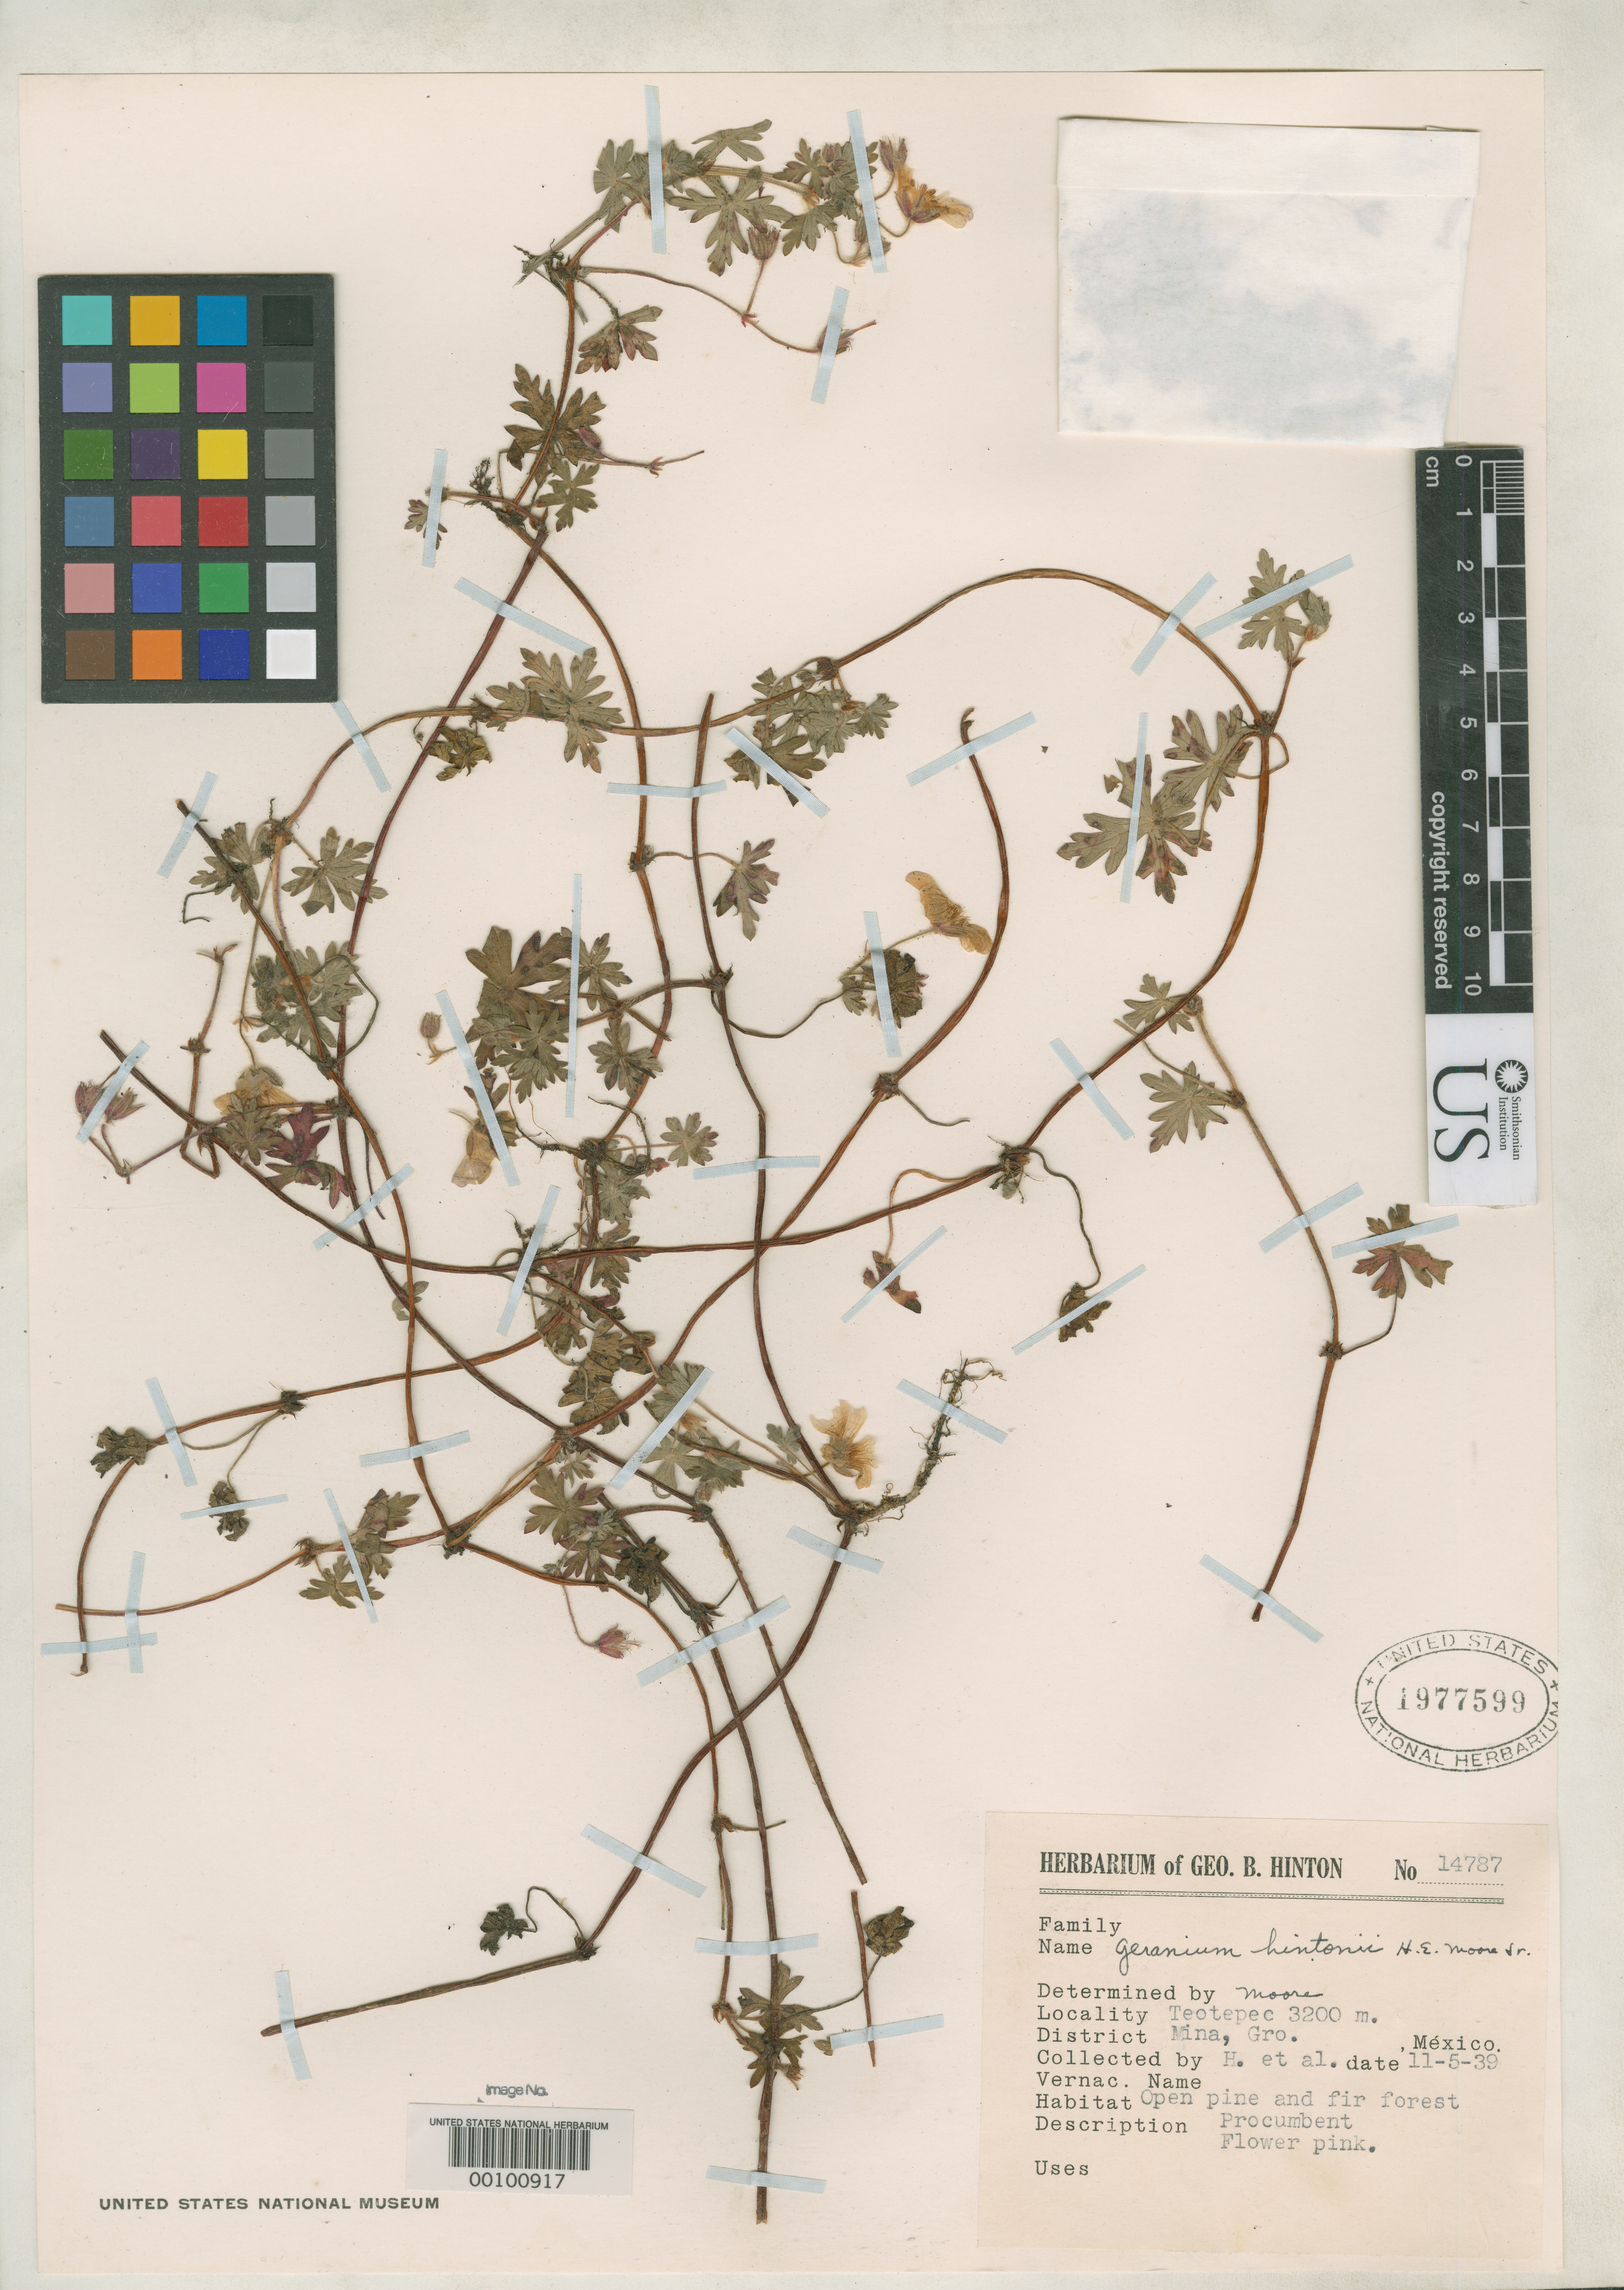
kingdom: Plantae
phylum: Tracheophyta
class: Magnoliopsida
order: Geraniales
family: Geraniaceae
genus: Geranium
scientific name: Geranium hintonii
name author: H.E. Moore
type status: Isotype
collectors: G. B. Hinton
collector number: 14787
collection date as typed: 05 Nov 1939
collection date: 1939-11-05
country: Mexico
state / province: Guerrero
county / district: Mina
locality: Teotepec.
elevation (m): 3200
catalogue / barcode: US 1977599